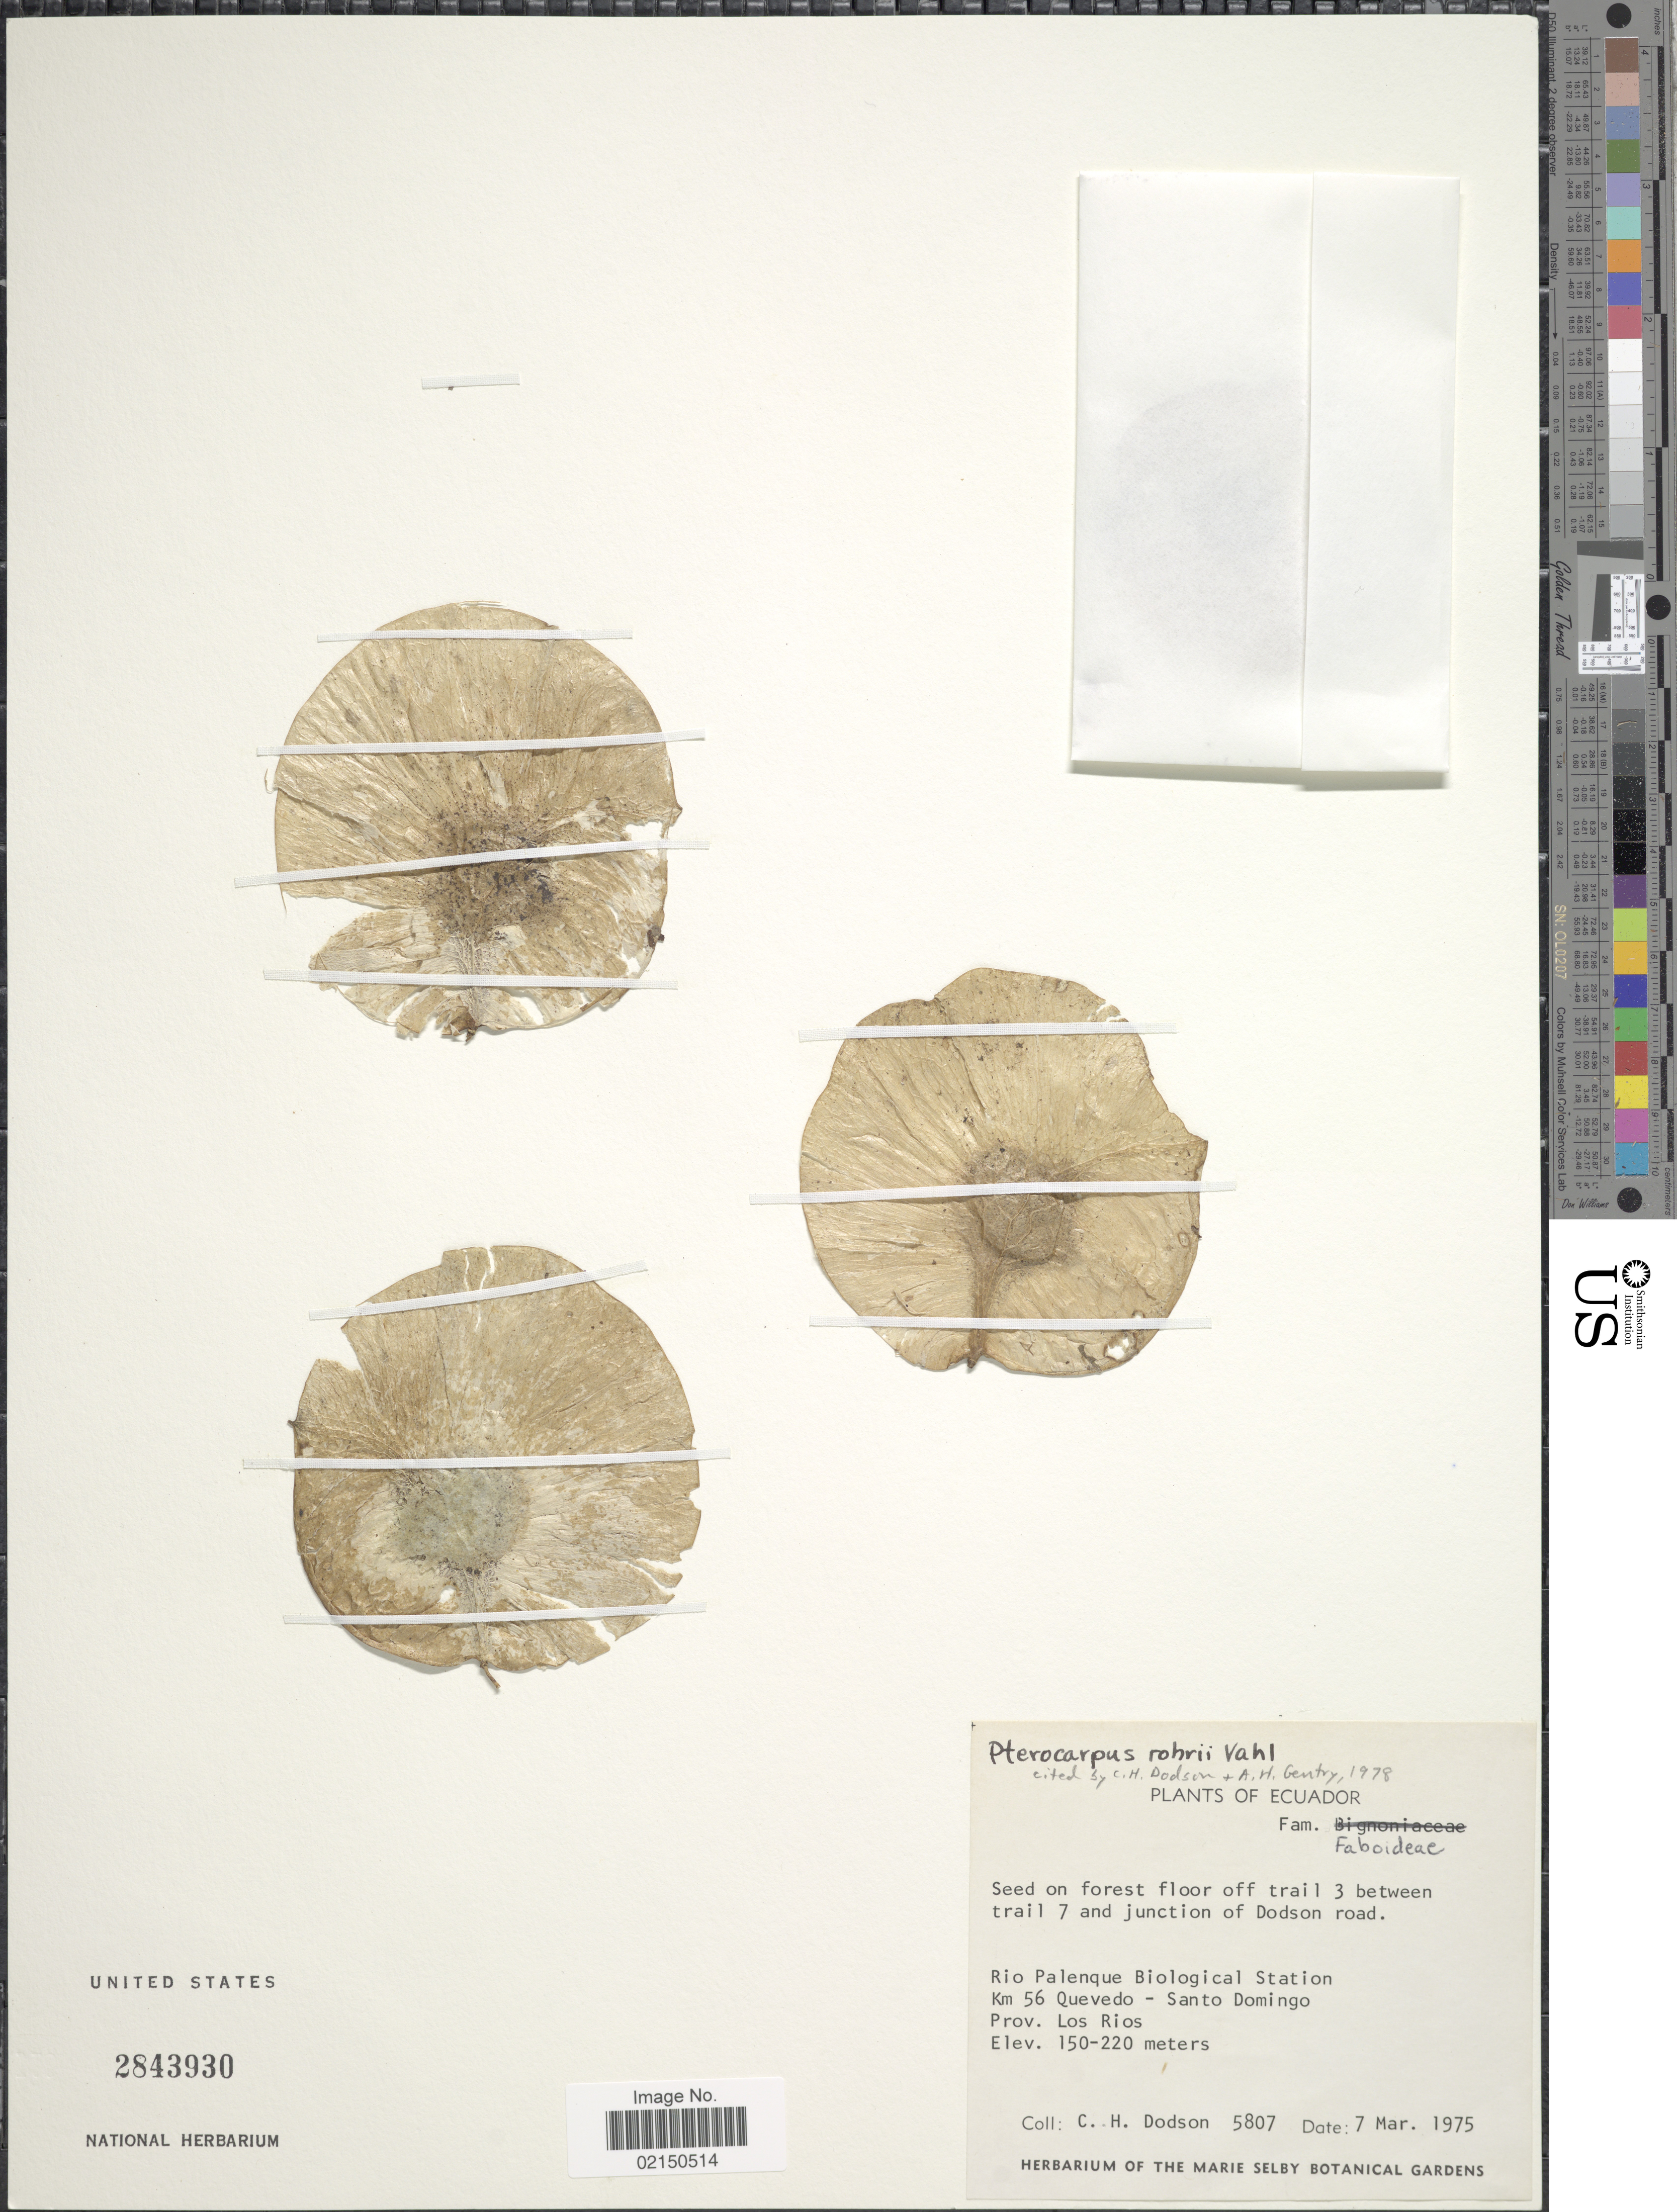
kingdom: Plantae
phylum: Tracheophyta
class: Magnoliopsida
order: Fabales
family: Fabaceae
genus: Pterocarpus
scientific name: Pterocarpus rohrii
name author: Vahl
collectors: C. H. Dodson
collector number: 5807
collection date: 1975-03-07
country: Ecuador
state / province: Los Ríos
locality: Rio Palenque Biological Station km 56 Quevedo - Santo Domingo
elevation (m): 150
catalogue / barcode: US 2843930